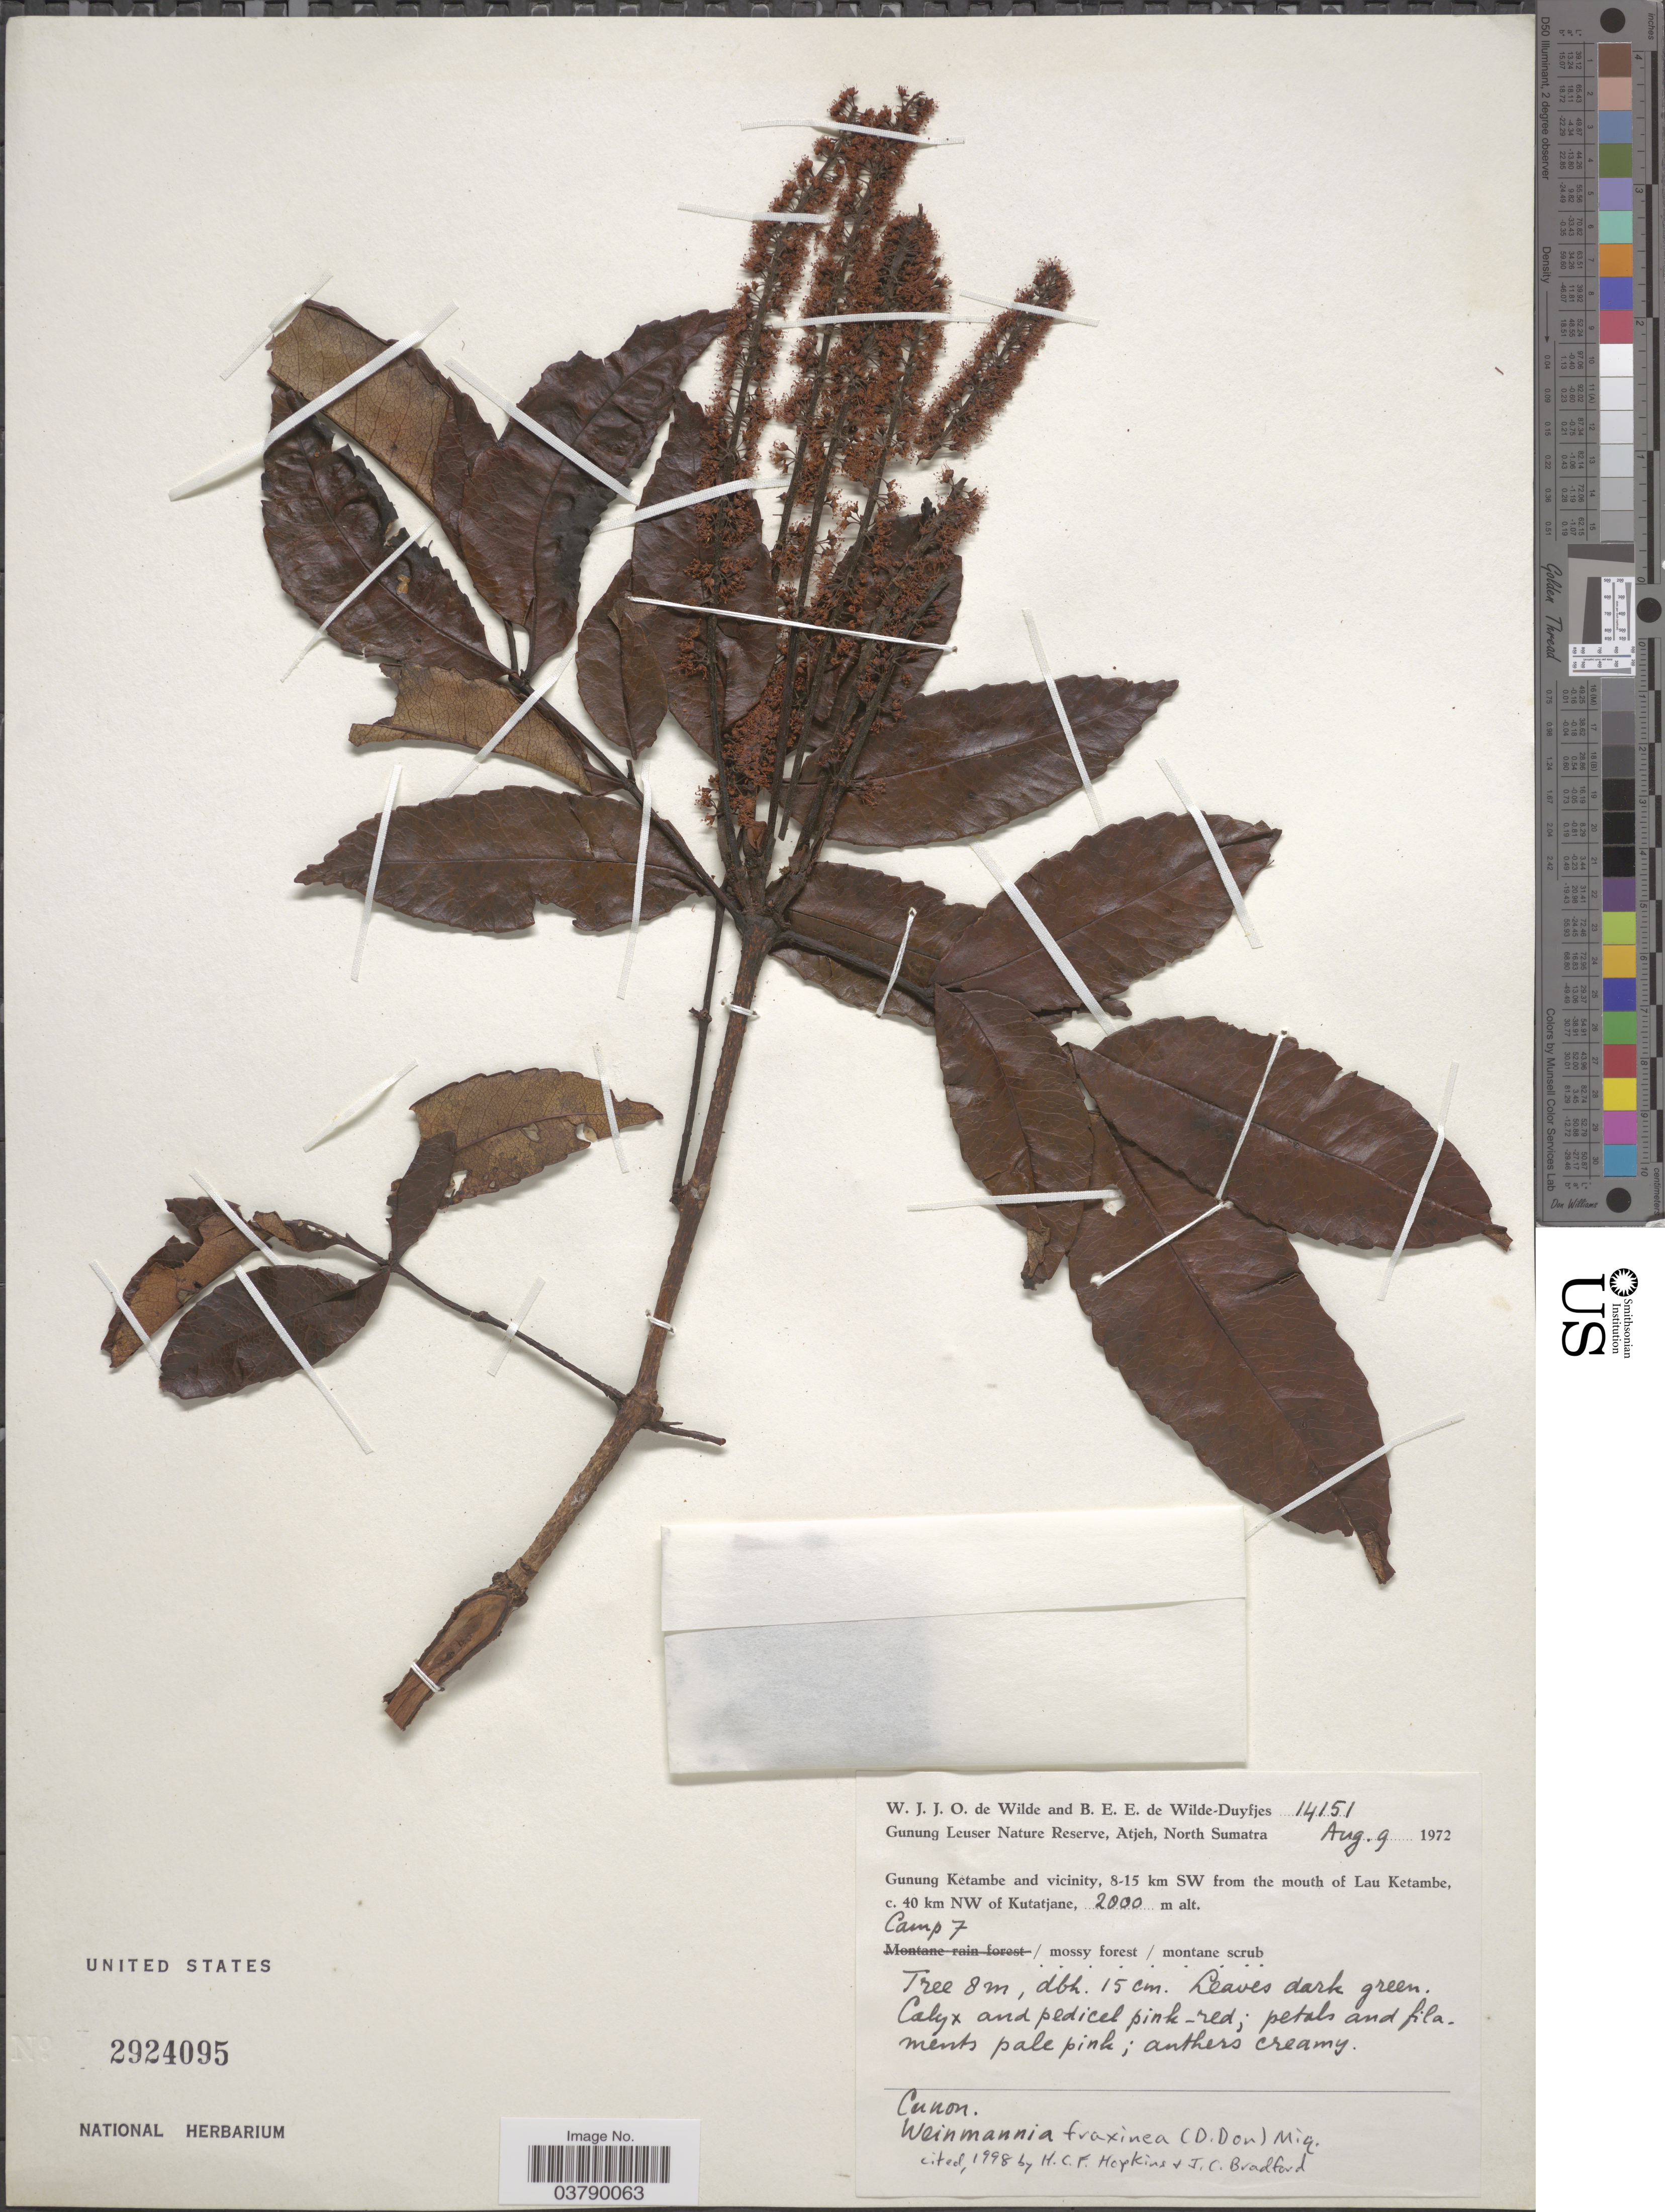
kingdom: Plantae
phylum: Tracheophyta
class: Magnoliopsida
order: Oxalidales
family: Cunoniaceae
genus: Pterophylla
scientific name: Pterophylla fraxinea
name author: D. Don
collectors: W. J. de Wilde & B. E. de Wilde-Duyfjes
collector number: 14151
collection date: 1972-08-09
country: Indonesia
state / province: Sumatra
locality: Gunung Leuser Nature Reserve, Atjeh, North Sumatra. Gunung Ketambe and vicinity, 8-15 km SW from the mouth of Lau Ketambe, c. 40 km NW of Kutatjane. Camp 7.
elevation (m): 2000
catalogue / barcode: US 2924075